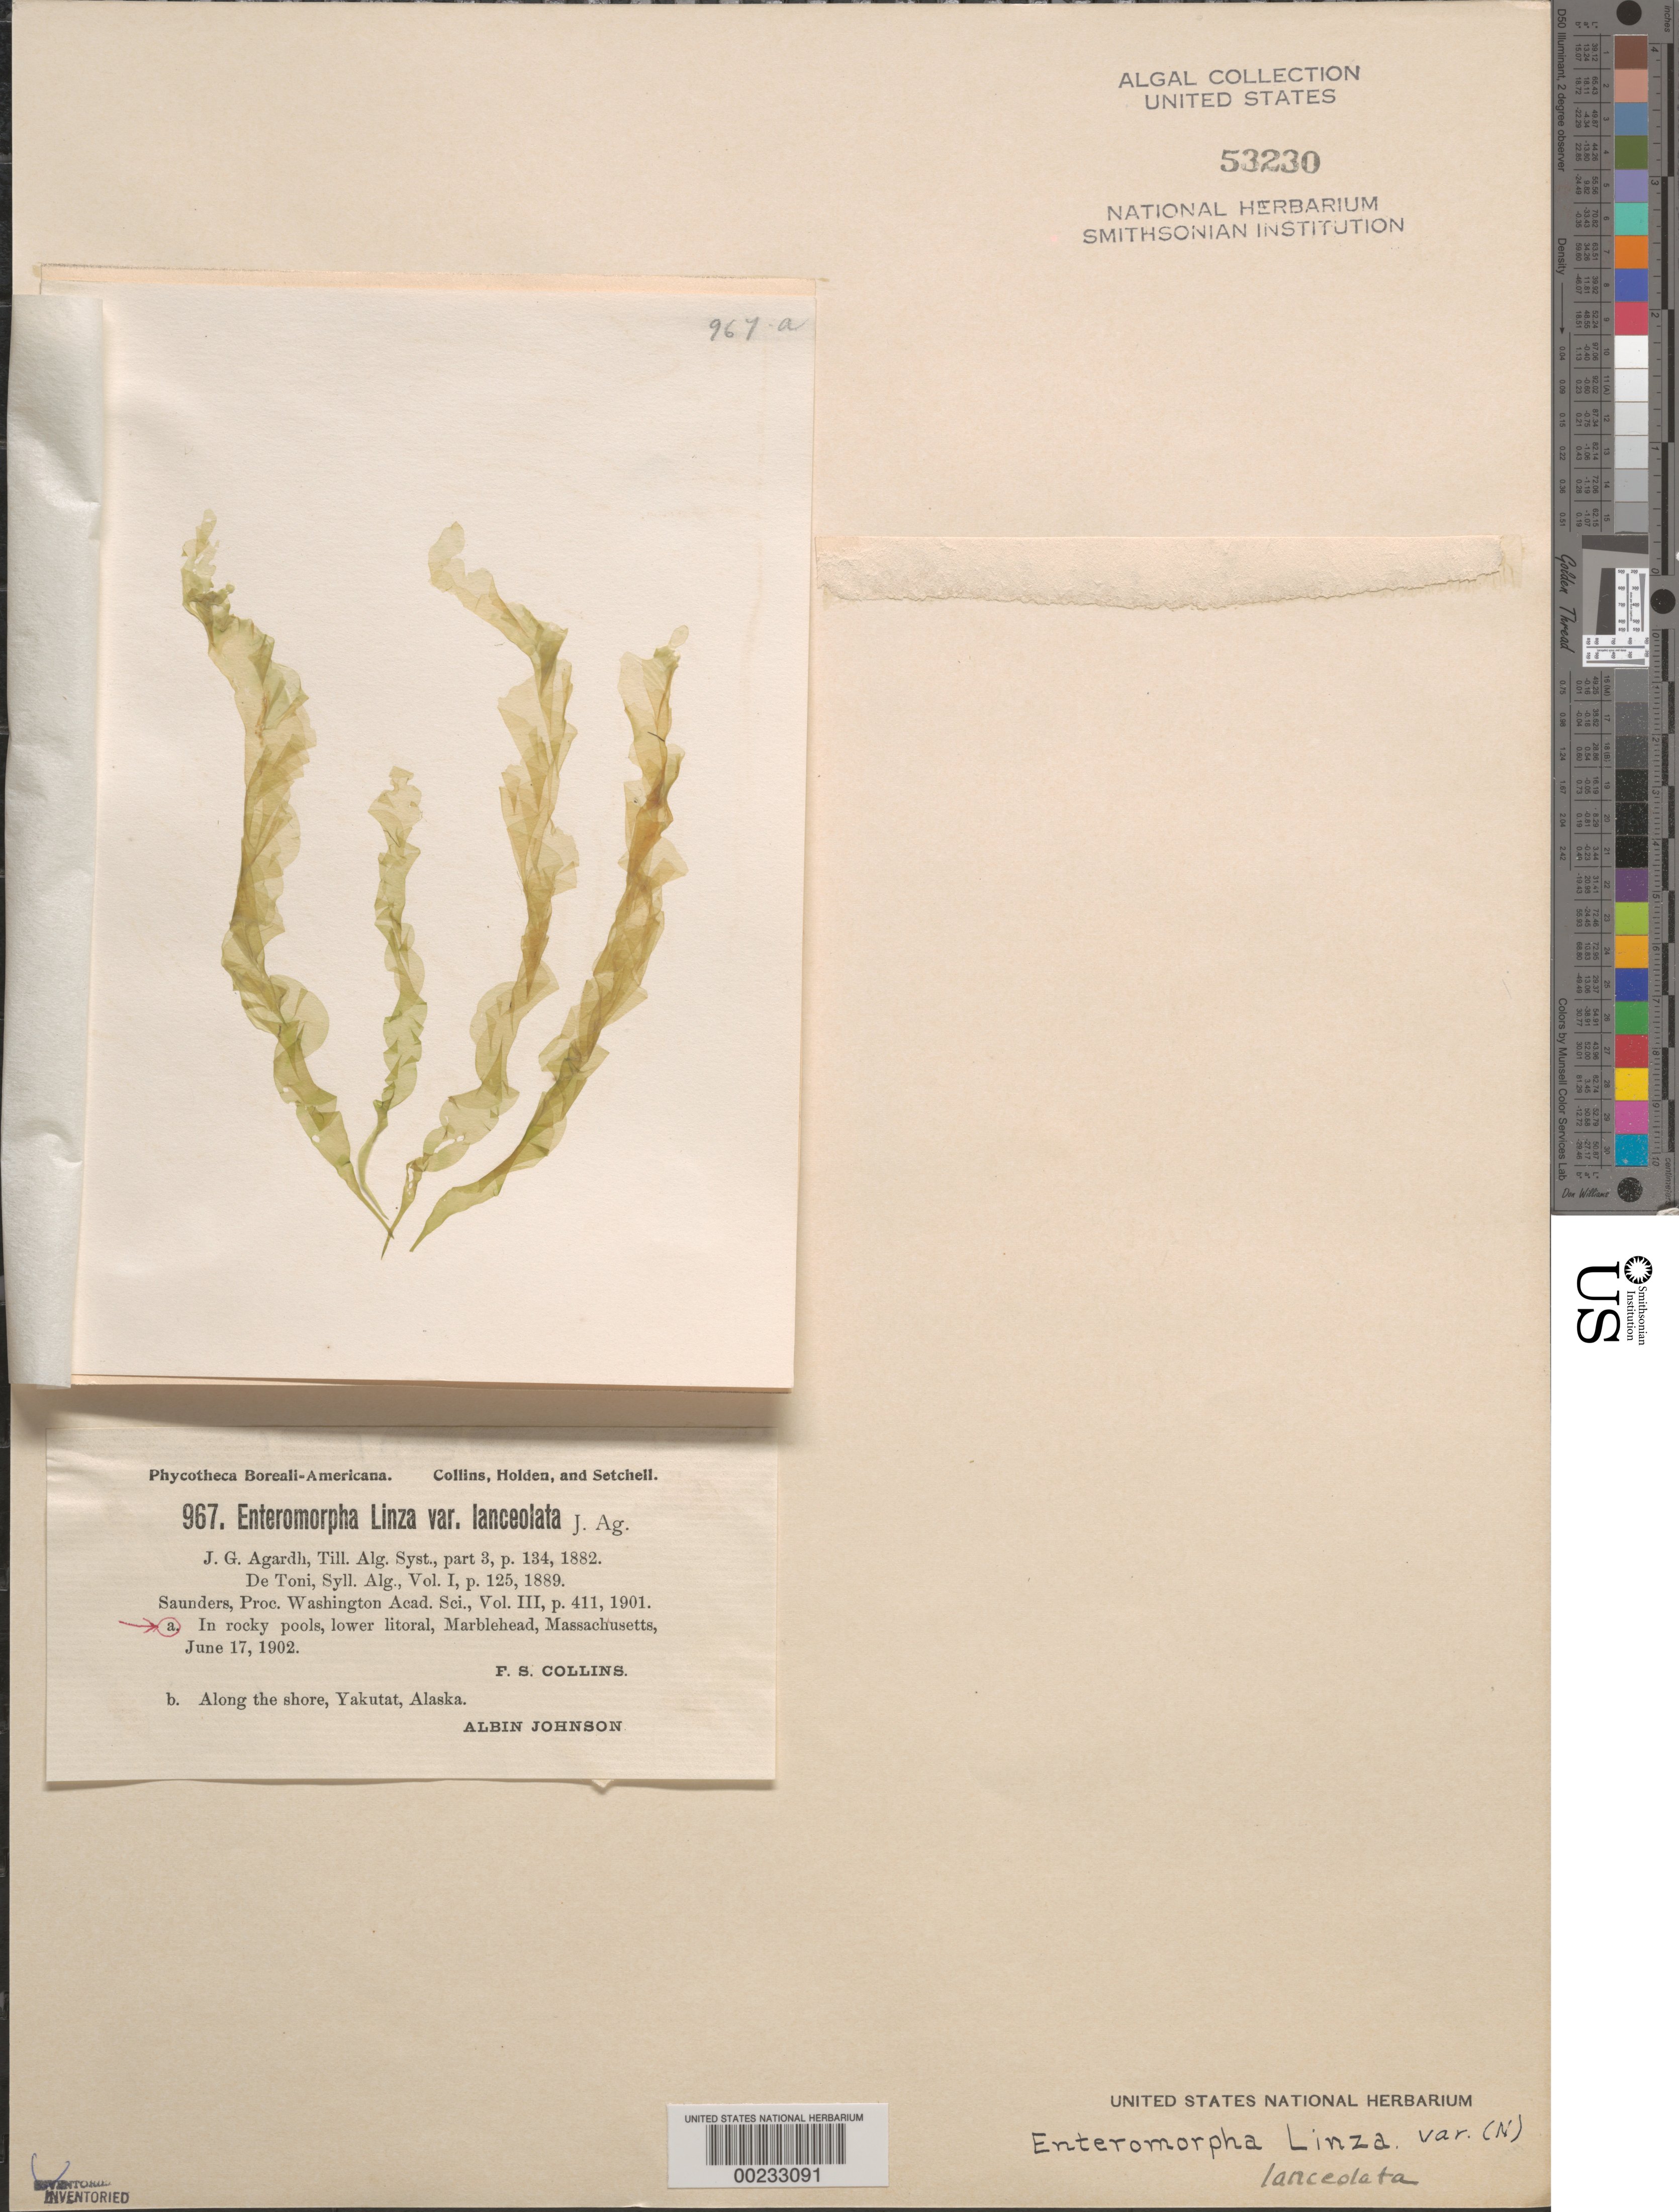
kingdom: Plantae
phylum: Chlorophyta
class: Ulvophyceae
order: Ulvales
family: Ulvaceae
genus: Ulva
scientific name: Ulva clathrata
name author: (Roth) C. Agardh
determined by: Algae name updating Project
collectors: F. Collins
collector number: PB-A 967a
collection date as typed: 17 Jun 1902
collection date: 1902-06-17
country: United States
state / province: Massachusetts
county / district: Essex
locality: Marblehead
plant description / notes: Collins, Holden & Setchell, Phycotheca Boreali-Americana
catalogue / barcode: US 53230